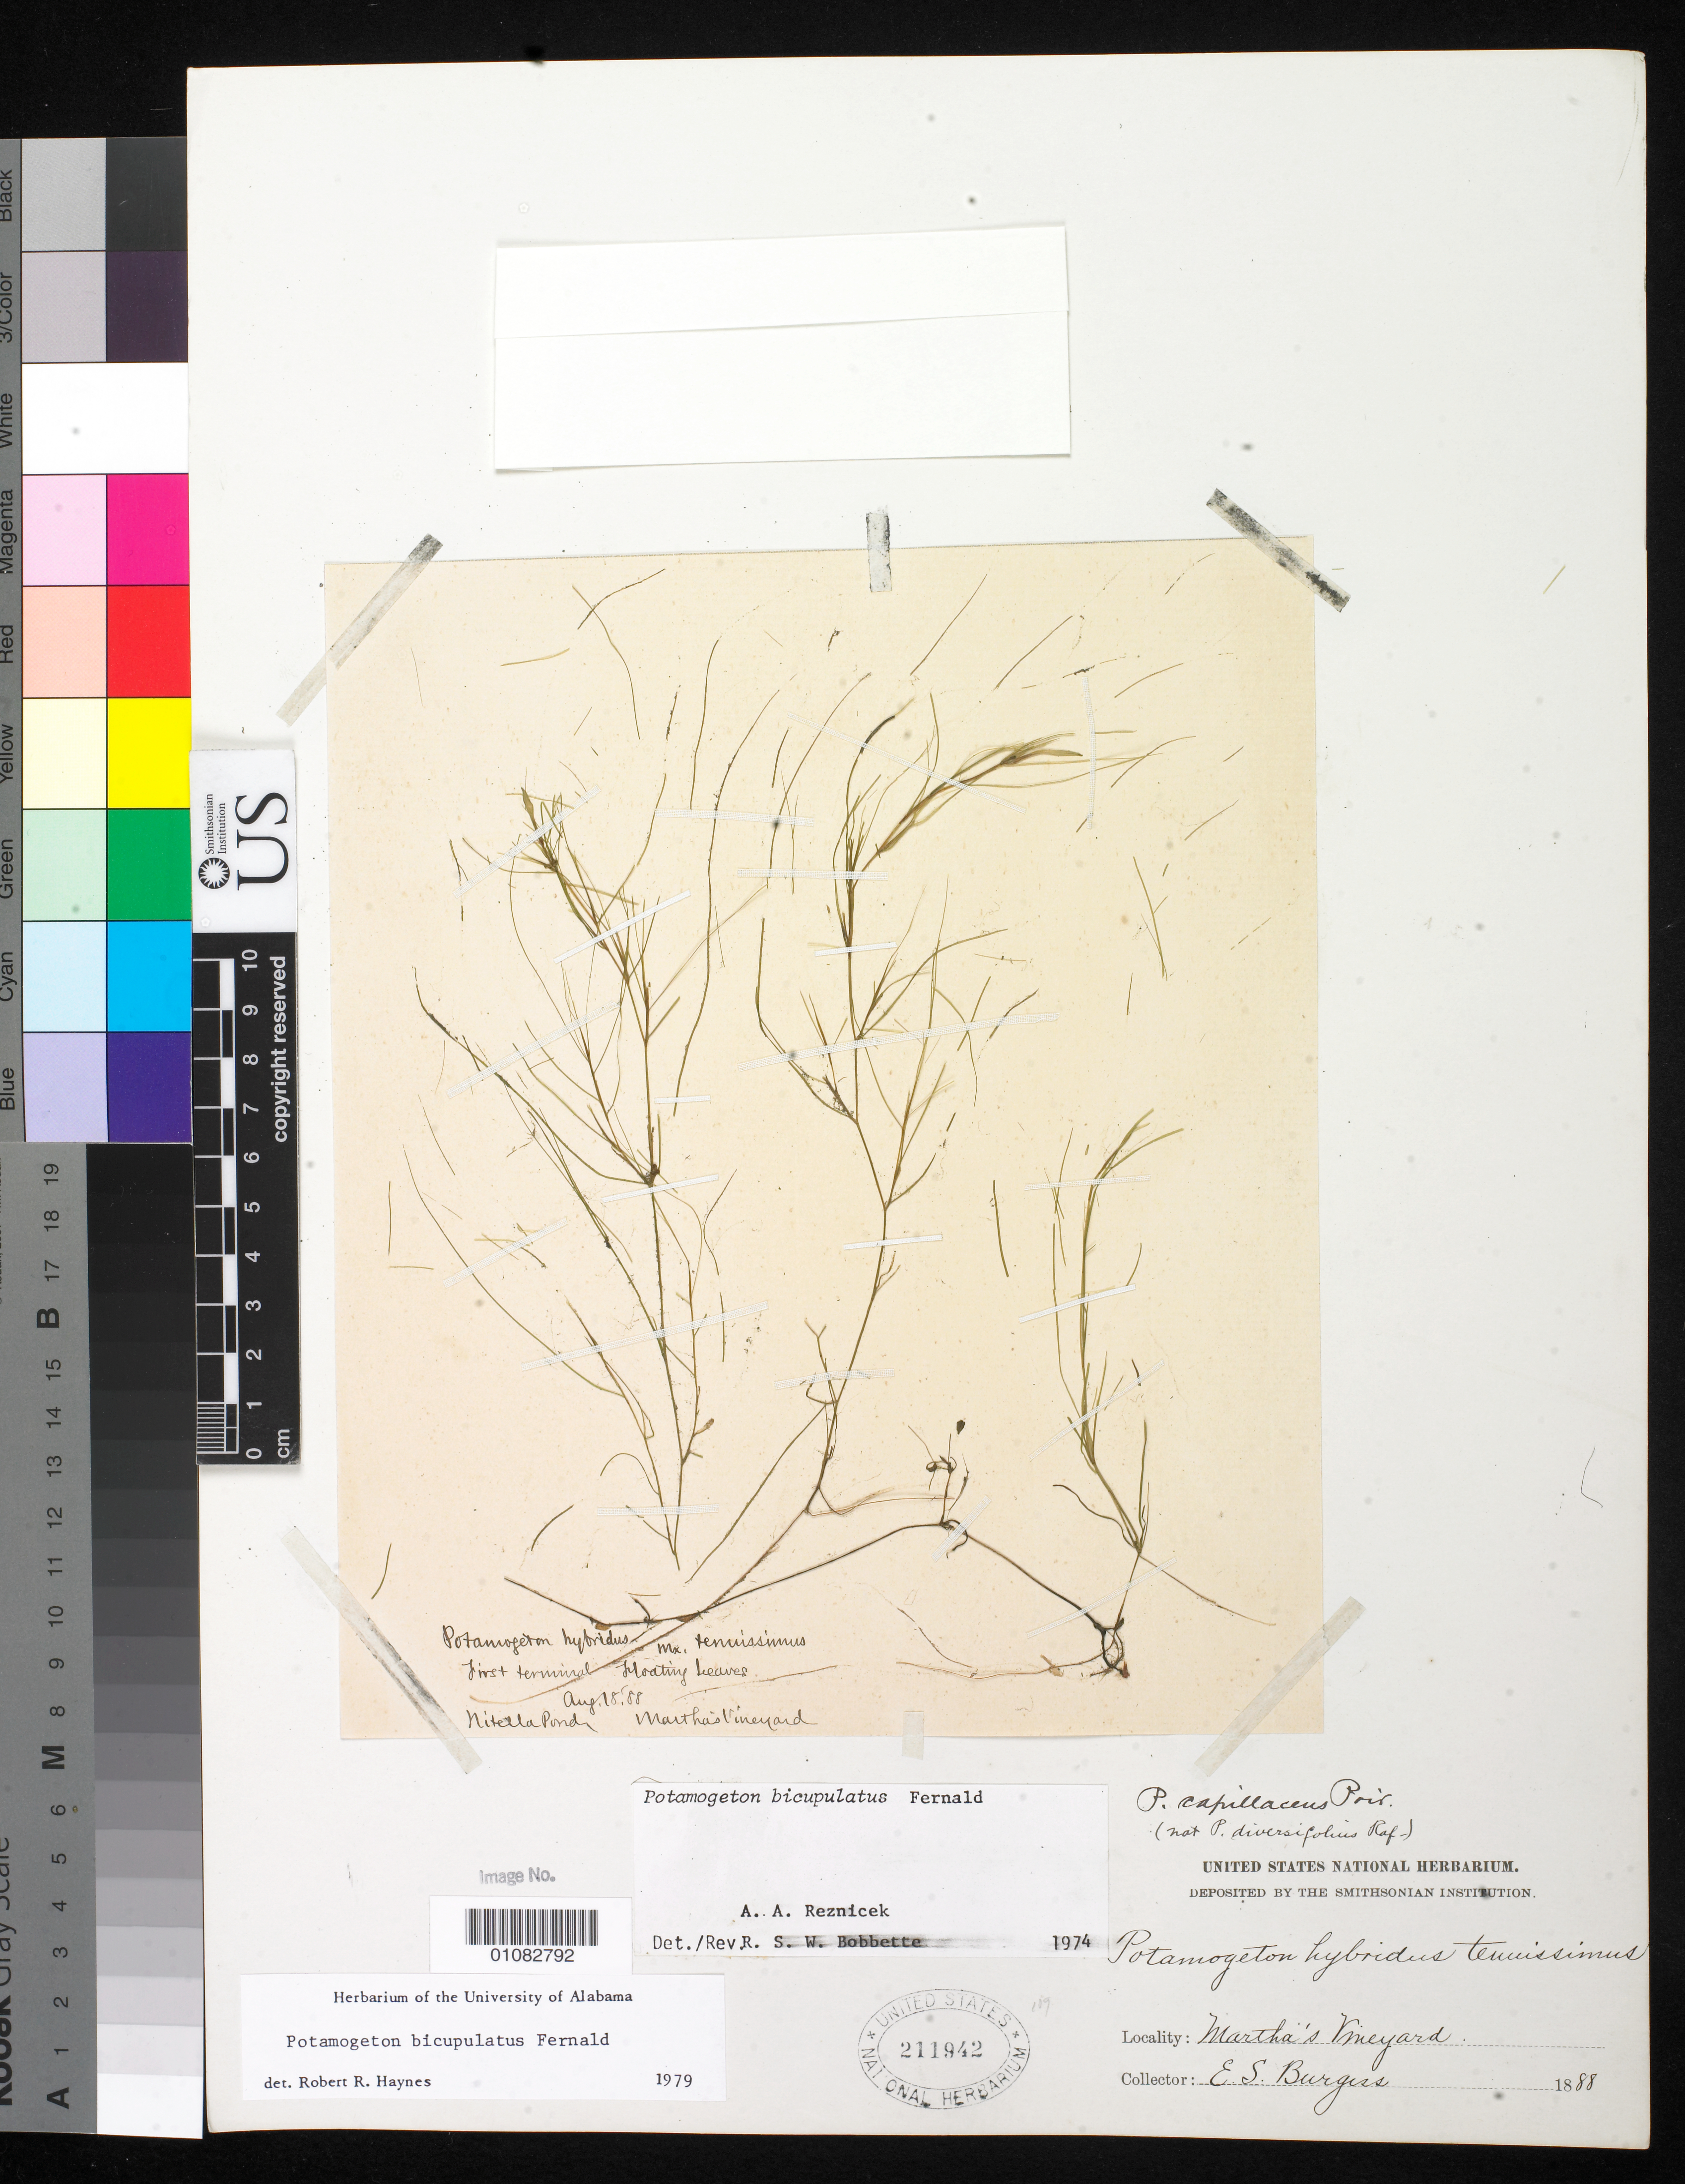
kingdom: Plantae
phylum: Tracheophyta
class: Liliopsida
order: Alismatales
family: Potamogetonaceae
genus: Potamogeton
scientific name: Potamogeton bicupulatus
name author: Fernald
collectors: E. Burgess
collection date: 1888-08-18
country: United States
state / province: Massachusetts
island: Martha's Vineyard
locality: Nitella Pond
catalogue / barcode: US 211942